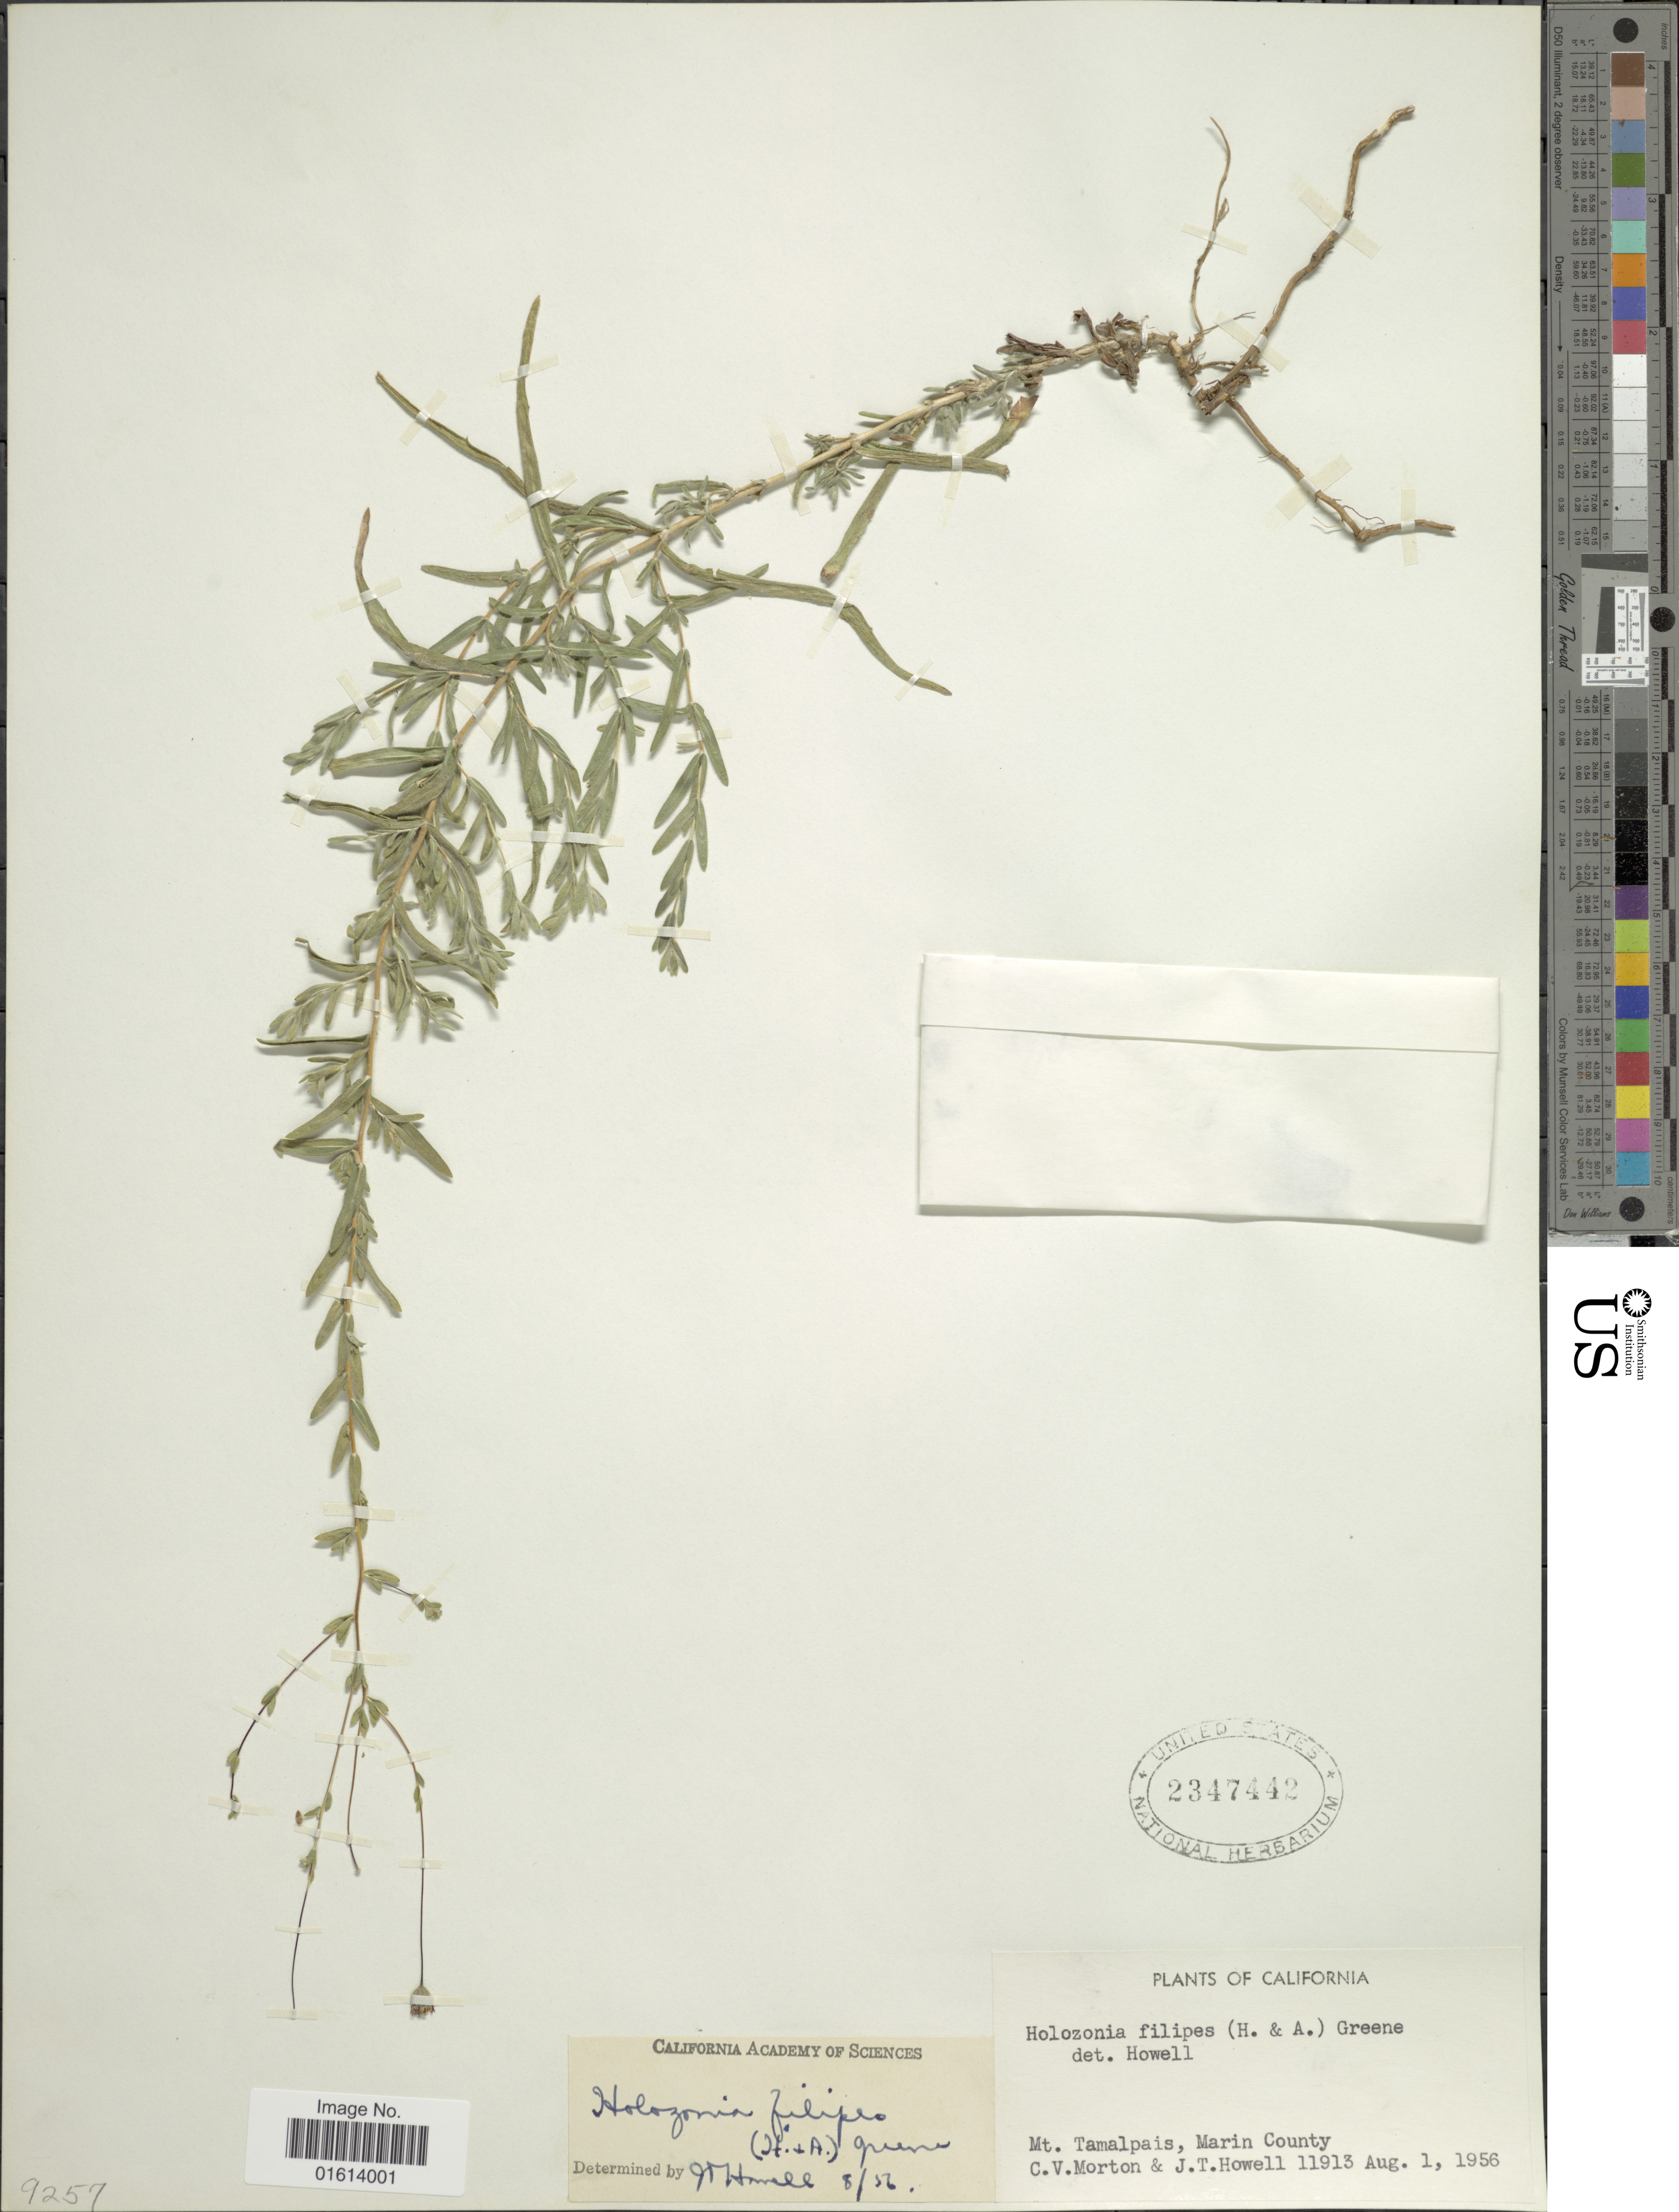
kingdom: Plantae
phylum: Tracheophyta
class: Magnoliopsida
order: Asterales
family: Asteraceae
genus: Holozonia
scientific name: Holozonia filipes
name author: (Hook. & Arn.) Greene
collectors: C. V. Morton & J. T. Howell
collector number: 11913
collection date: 1956-08-01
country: United States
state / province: California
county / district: Marin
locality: Mt. Tamalpais, Marin County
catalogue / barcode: US 2347442